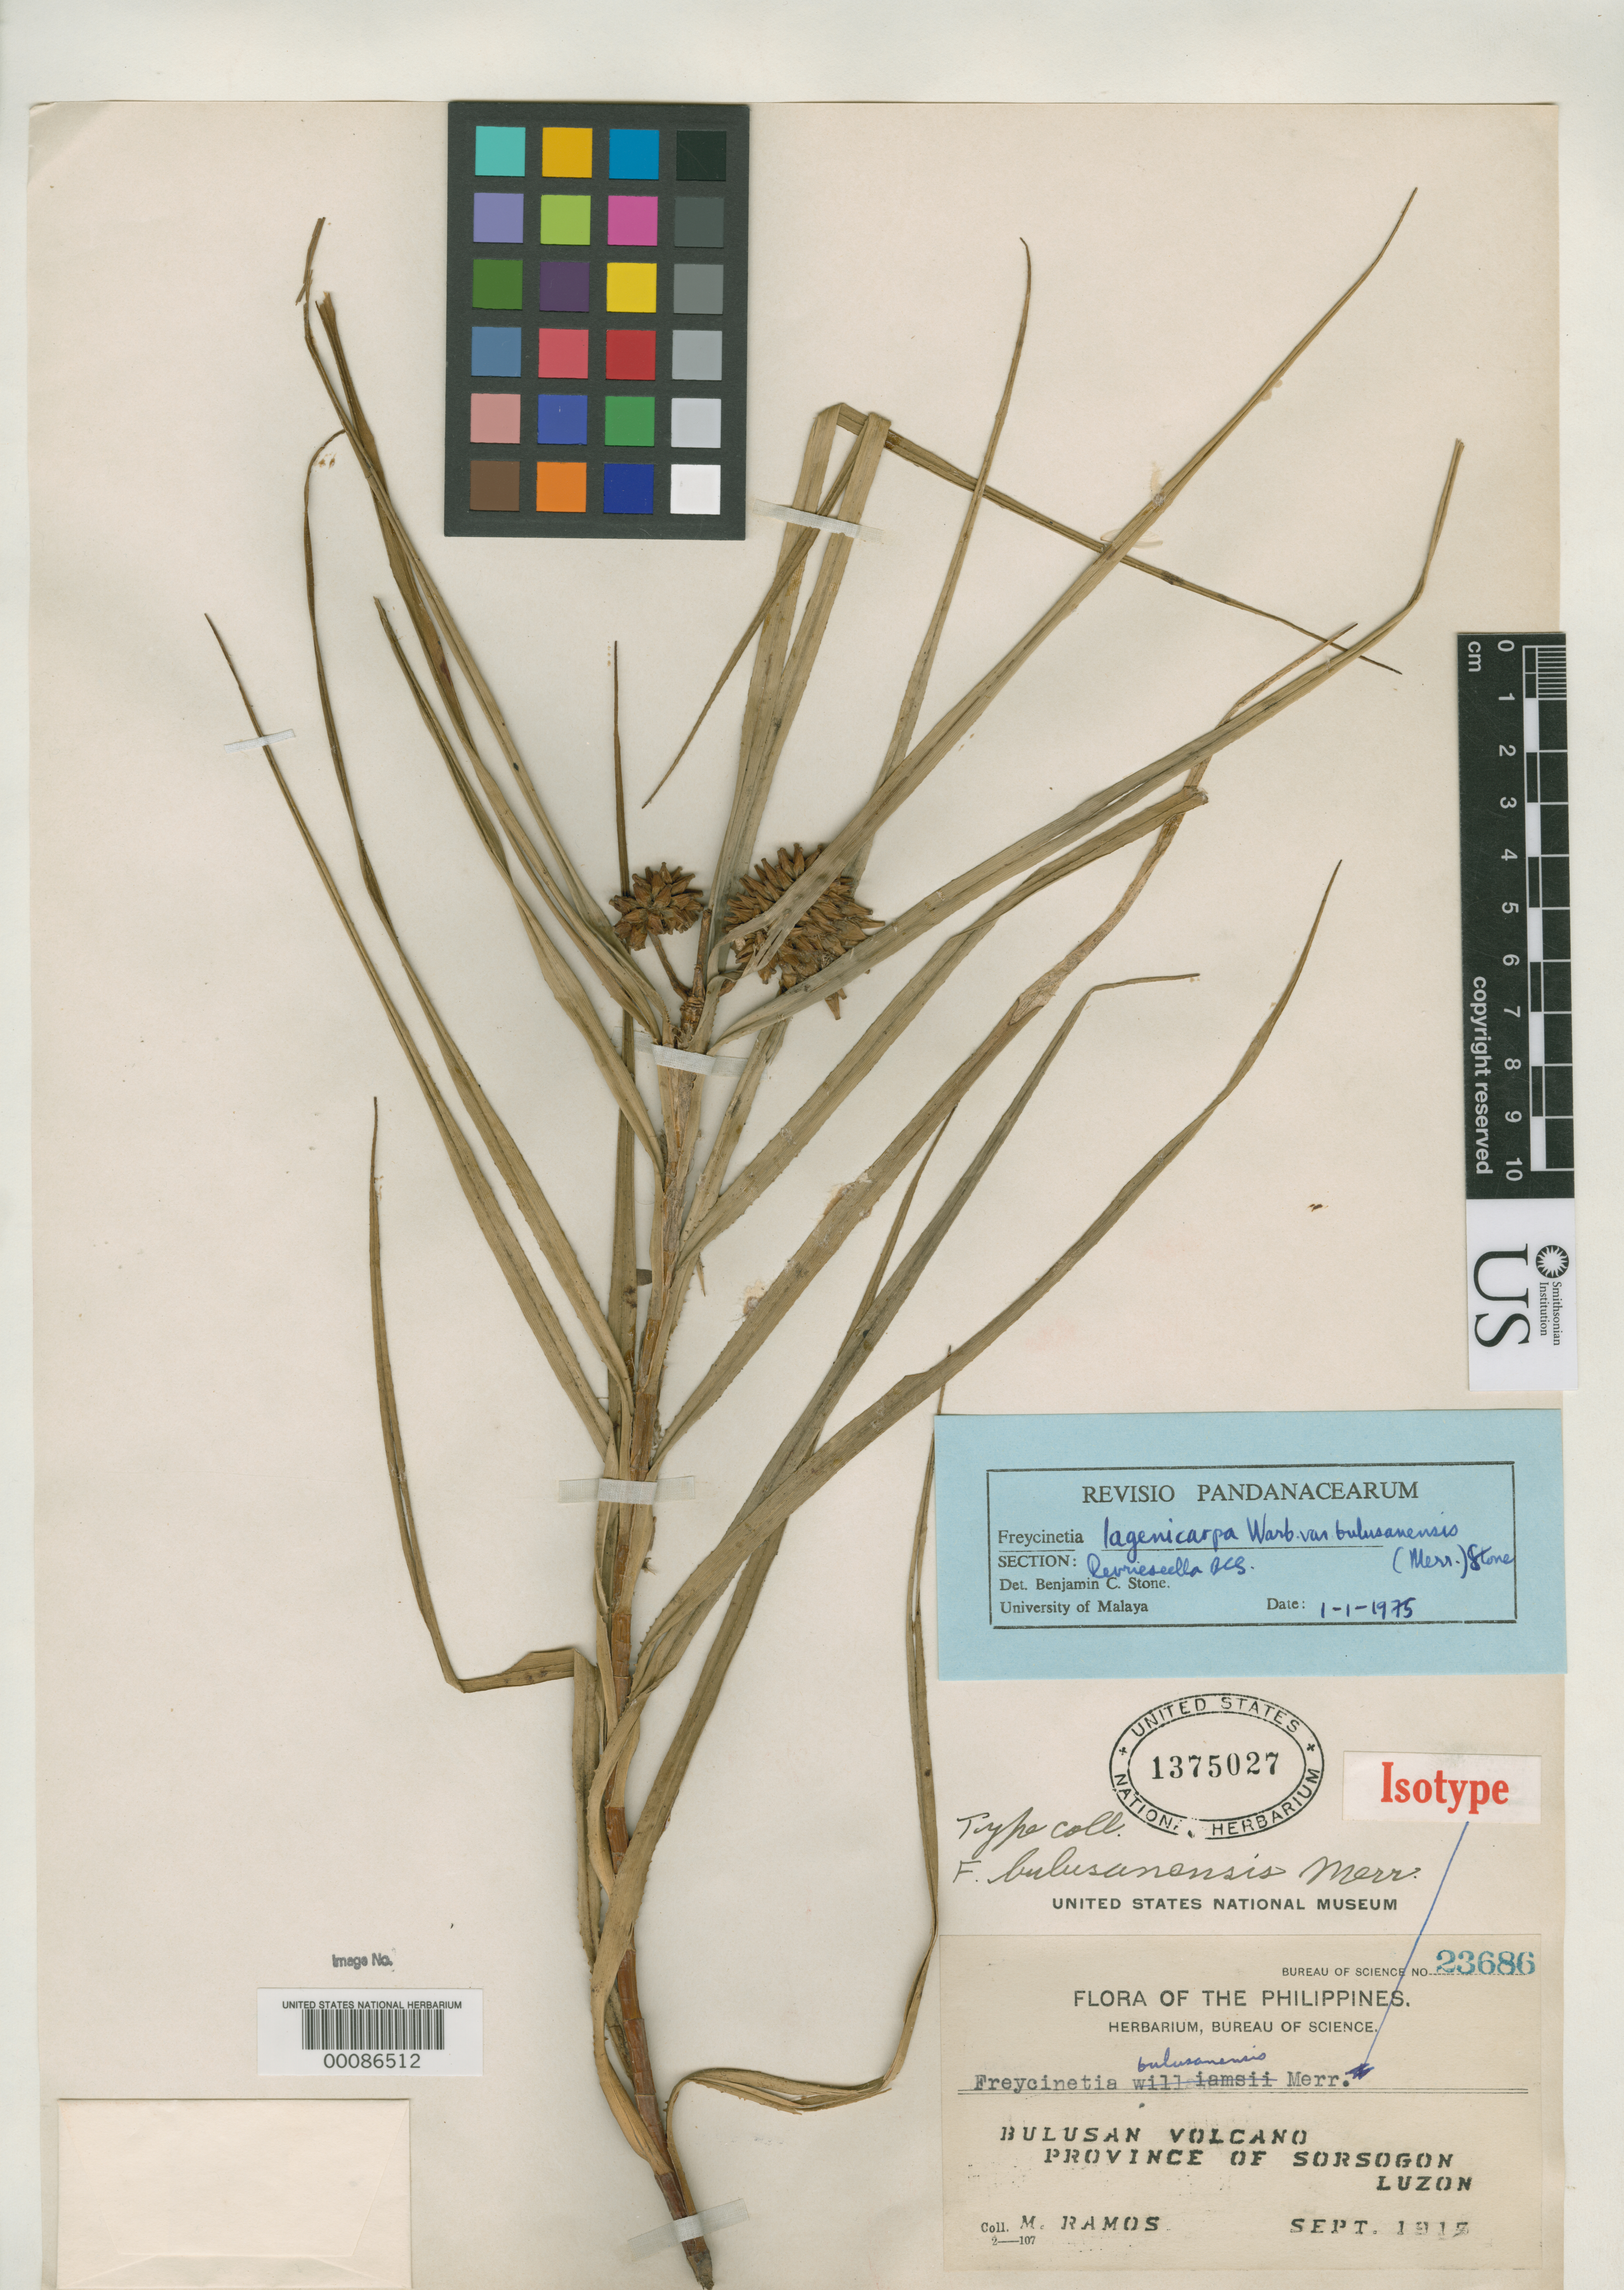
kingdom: Plantae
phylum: Tracheophyta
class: Liliopsida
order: Pandanales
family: Pandanaceae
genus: Freycinetia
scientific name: Freycinetia bulusanensis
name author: Merr.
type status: Isotype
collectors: M. Ramos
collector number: Bur. Sci. 23686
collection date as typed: Sep 1915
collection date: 1915-09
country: Philippines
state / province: Bicol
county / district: Sorsogon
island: Luzon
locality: Mt. Bulusan.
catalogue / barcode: US 1375027